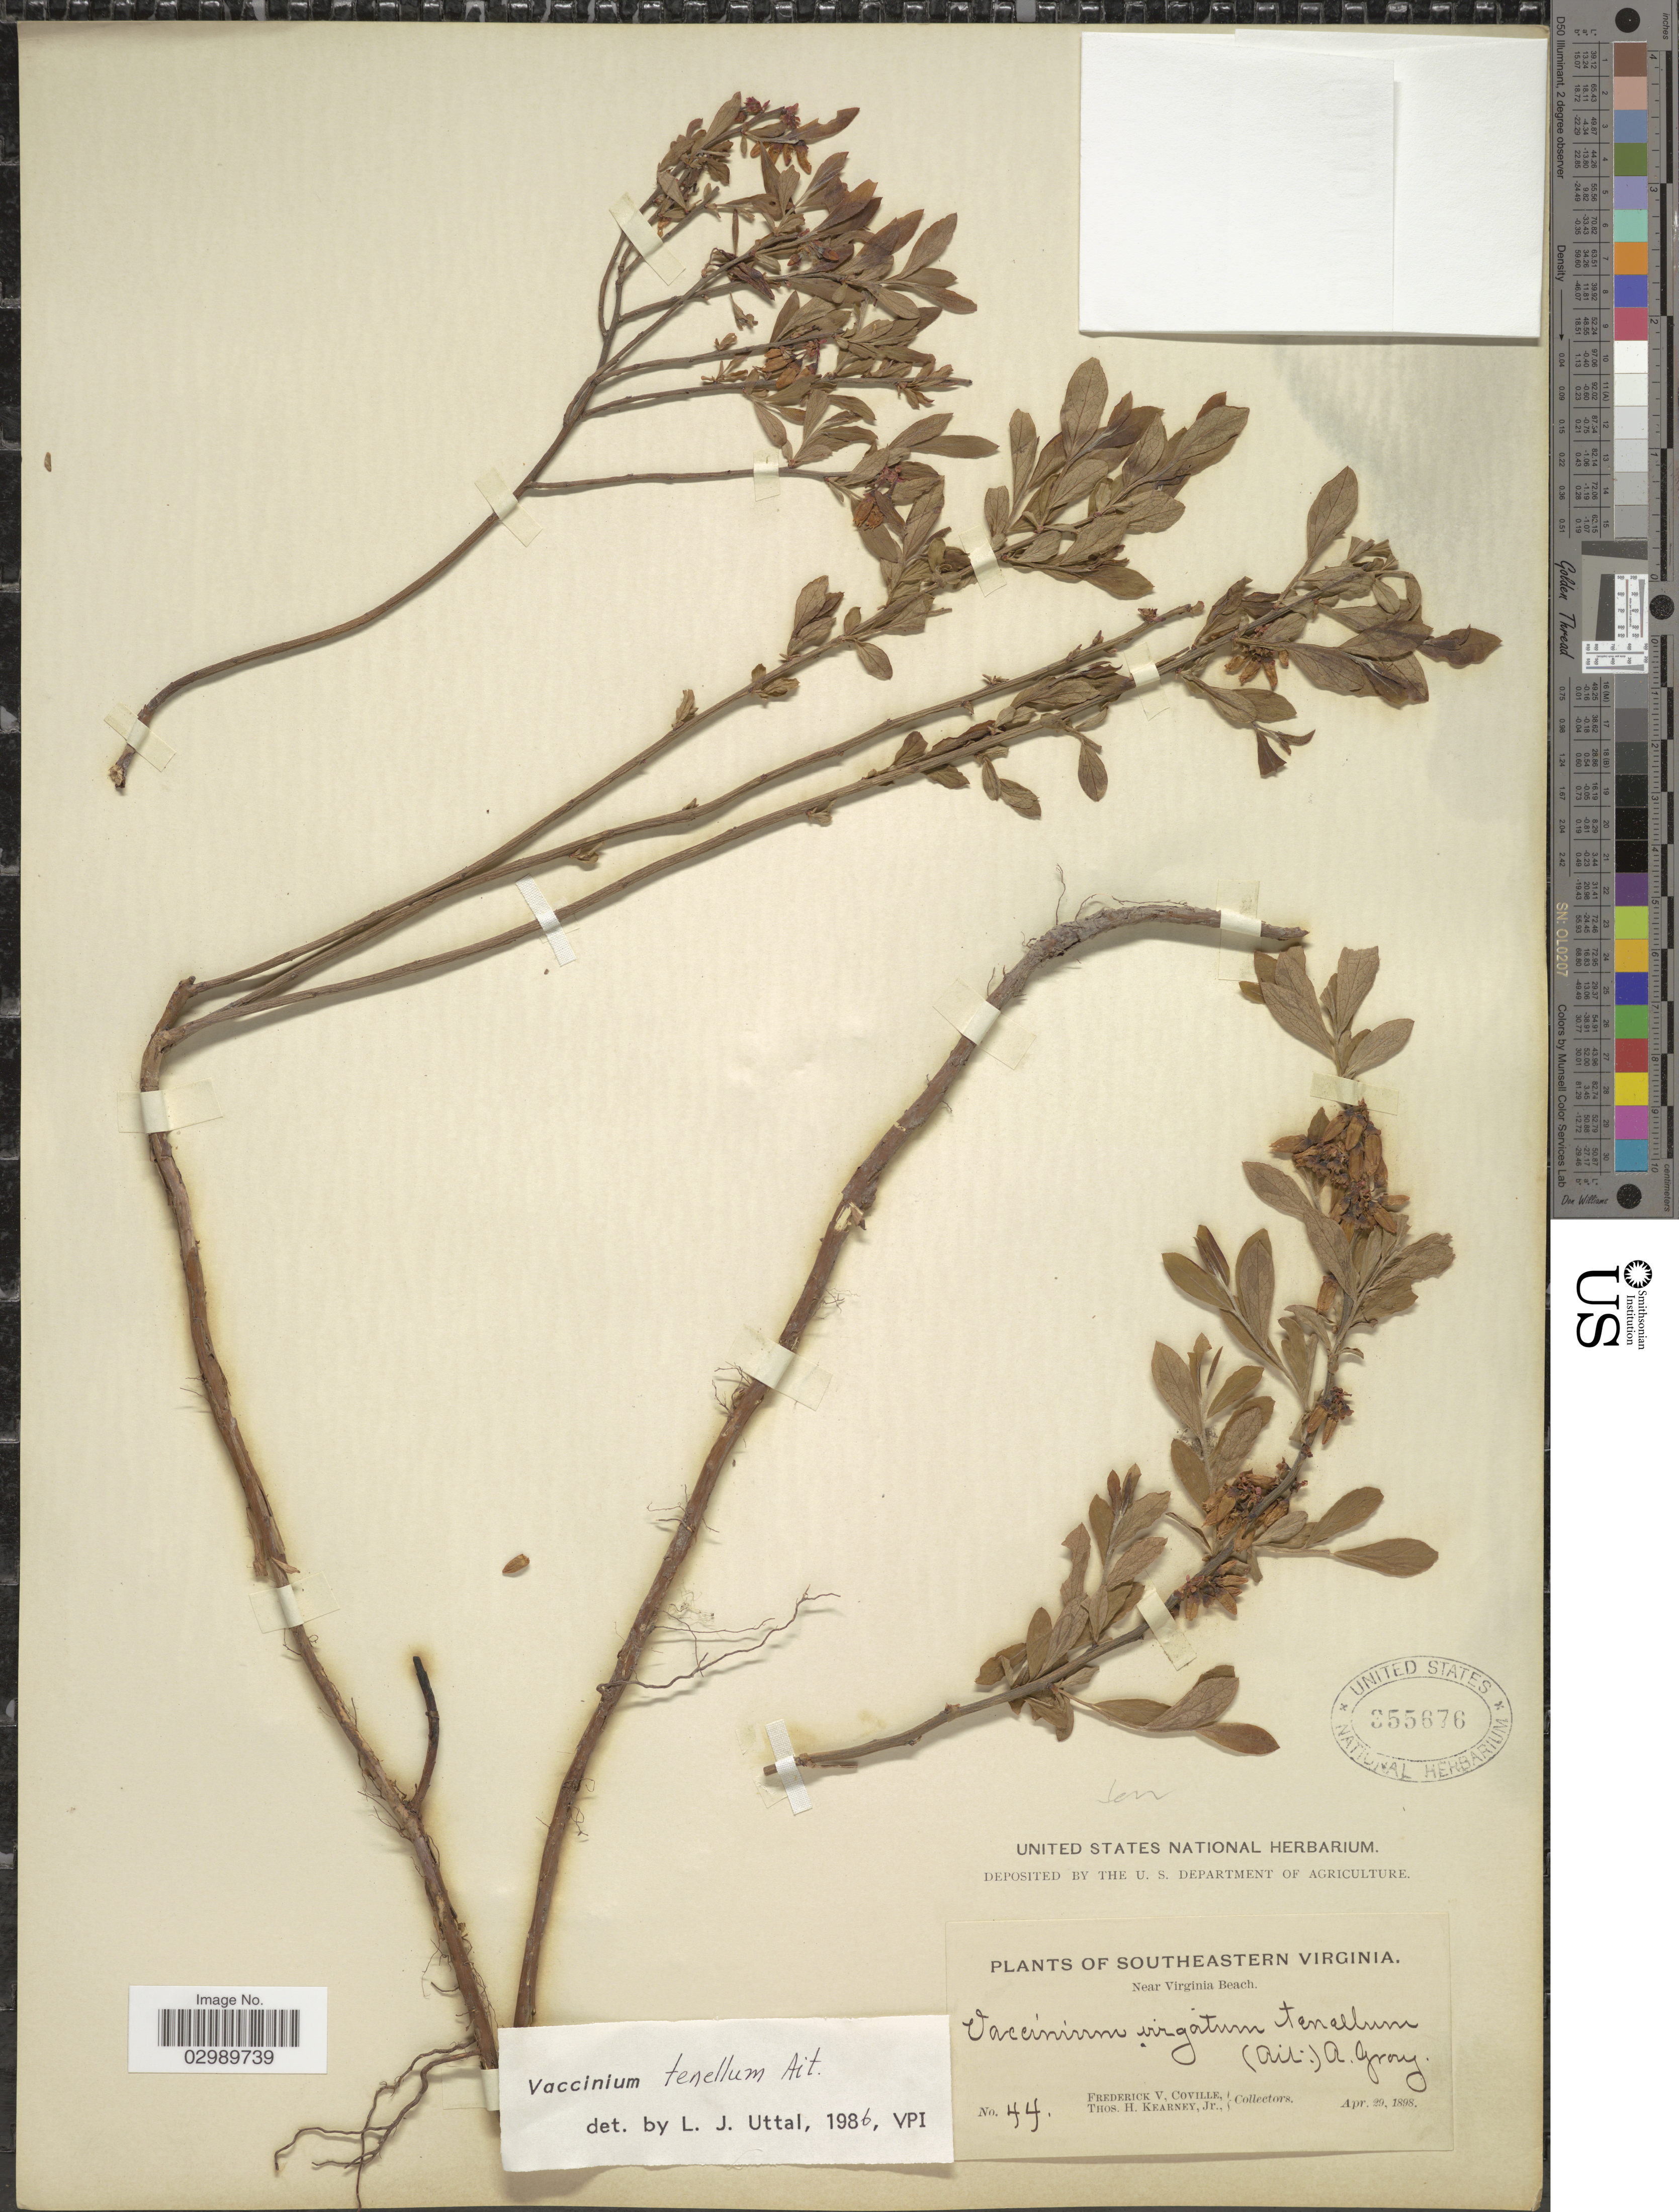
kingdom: Plantae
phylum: Tracheophyta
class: Magnoliopsida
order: Ericales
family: Ericaceae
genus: Vaccinium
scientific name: Vaccinium tenellum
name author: Aiton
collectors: F. V. Coville & T. H. Kearney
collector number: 44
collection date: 1898-04-29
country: United States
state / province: Virginia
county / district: City of Virginia Beach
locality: Southeastern Virginia. Near Virginia Beach.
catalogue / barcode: US 355676